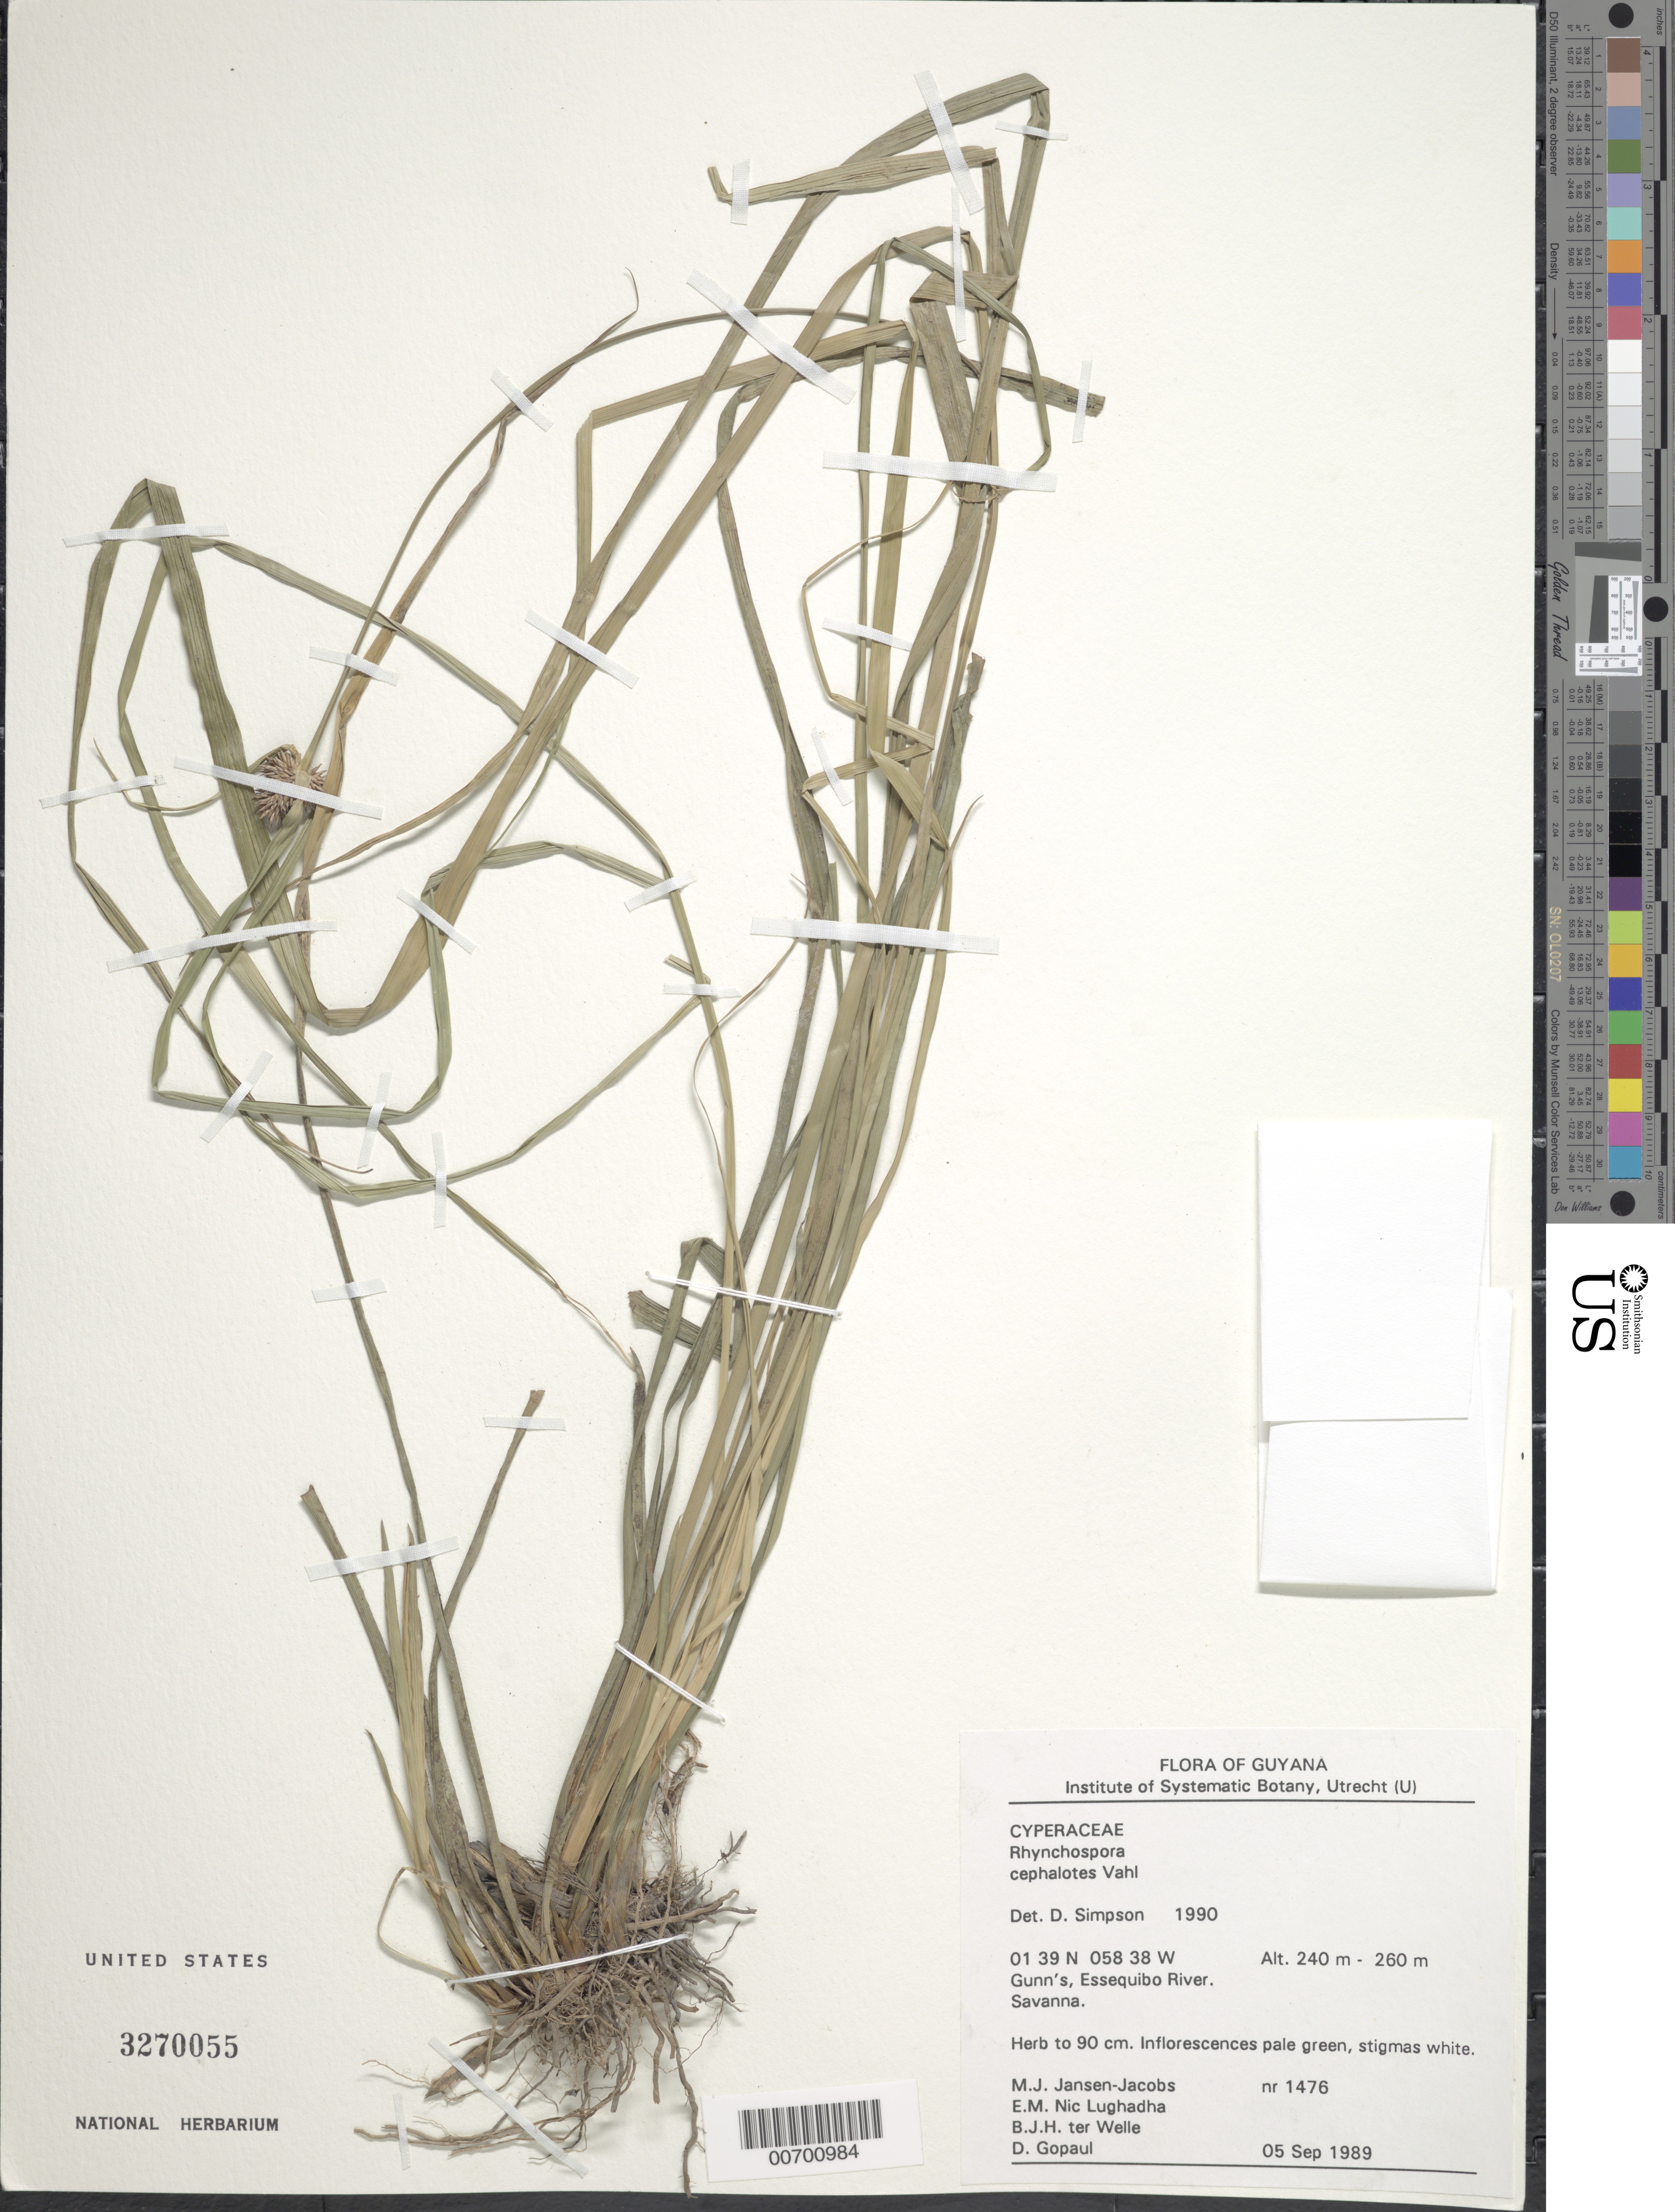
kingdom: Plantae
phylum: Tracheophyta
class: Liliopsida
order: Poales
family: Cyperaceae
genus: Rhynchospora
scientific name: Rhynchospora cephalotes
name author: (L.) Vahl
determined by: Simpson, D.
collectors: M. J. Jansen-Jacobs, E. Nic Lughadha, B. Welle & D. Gopaul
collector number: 1476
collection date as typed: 5-Sep-89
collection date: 1989-09-05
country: Guyana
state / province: U. Takutu-U. Essequibo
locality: Gunn's, Essequibo River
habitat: Savanna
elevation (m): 240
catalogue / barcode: US 3270055